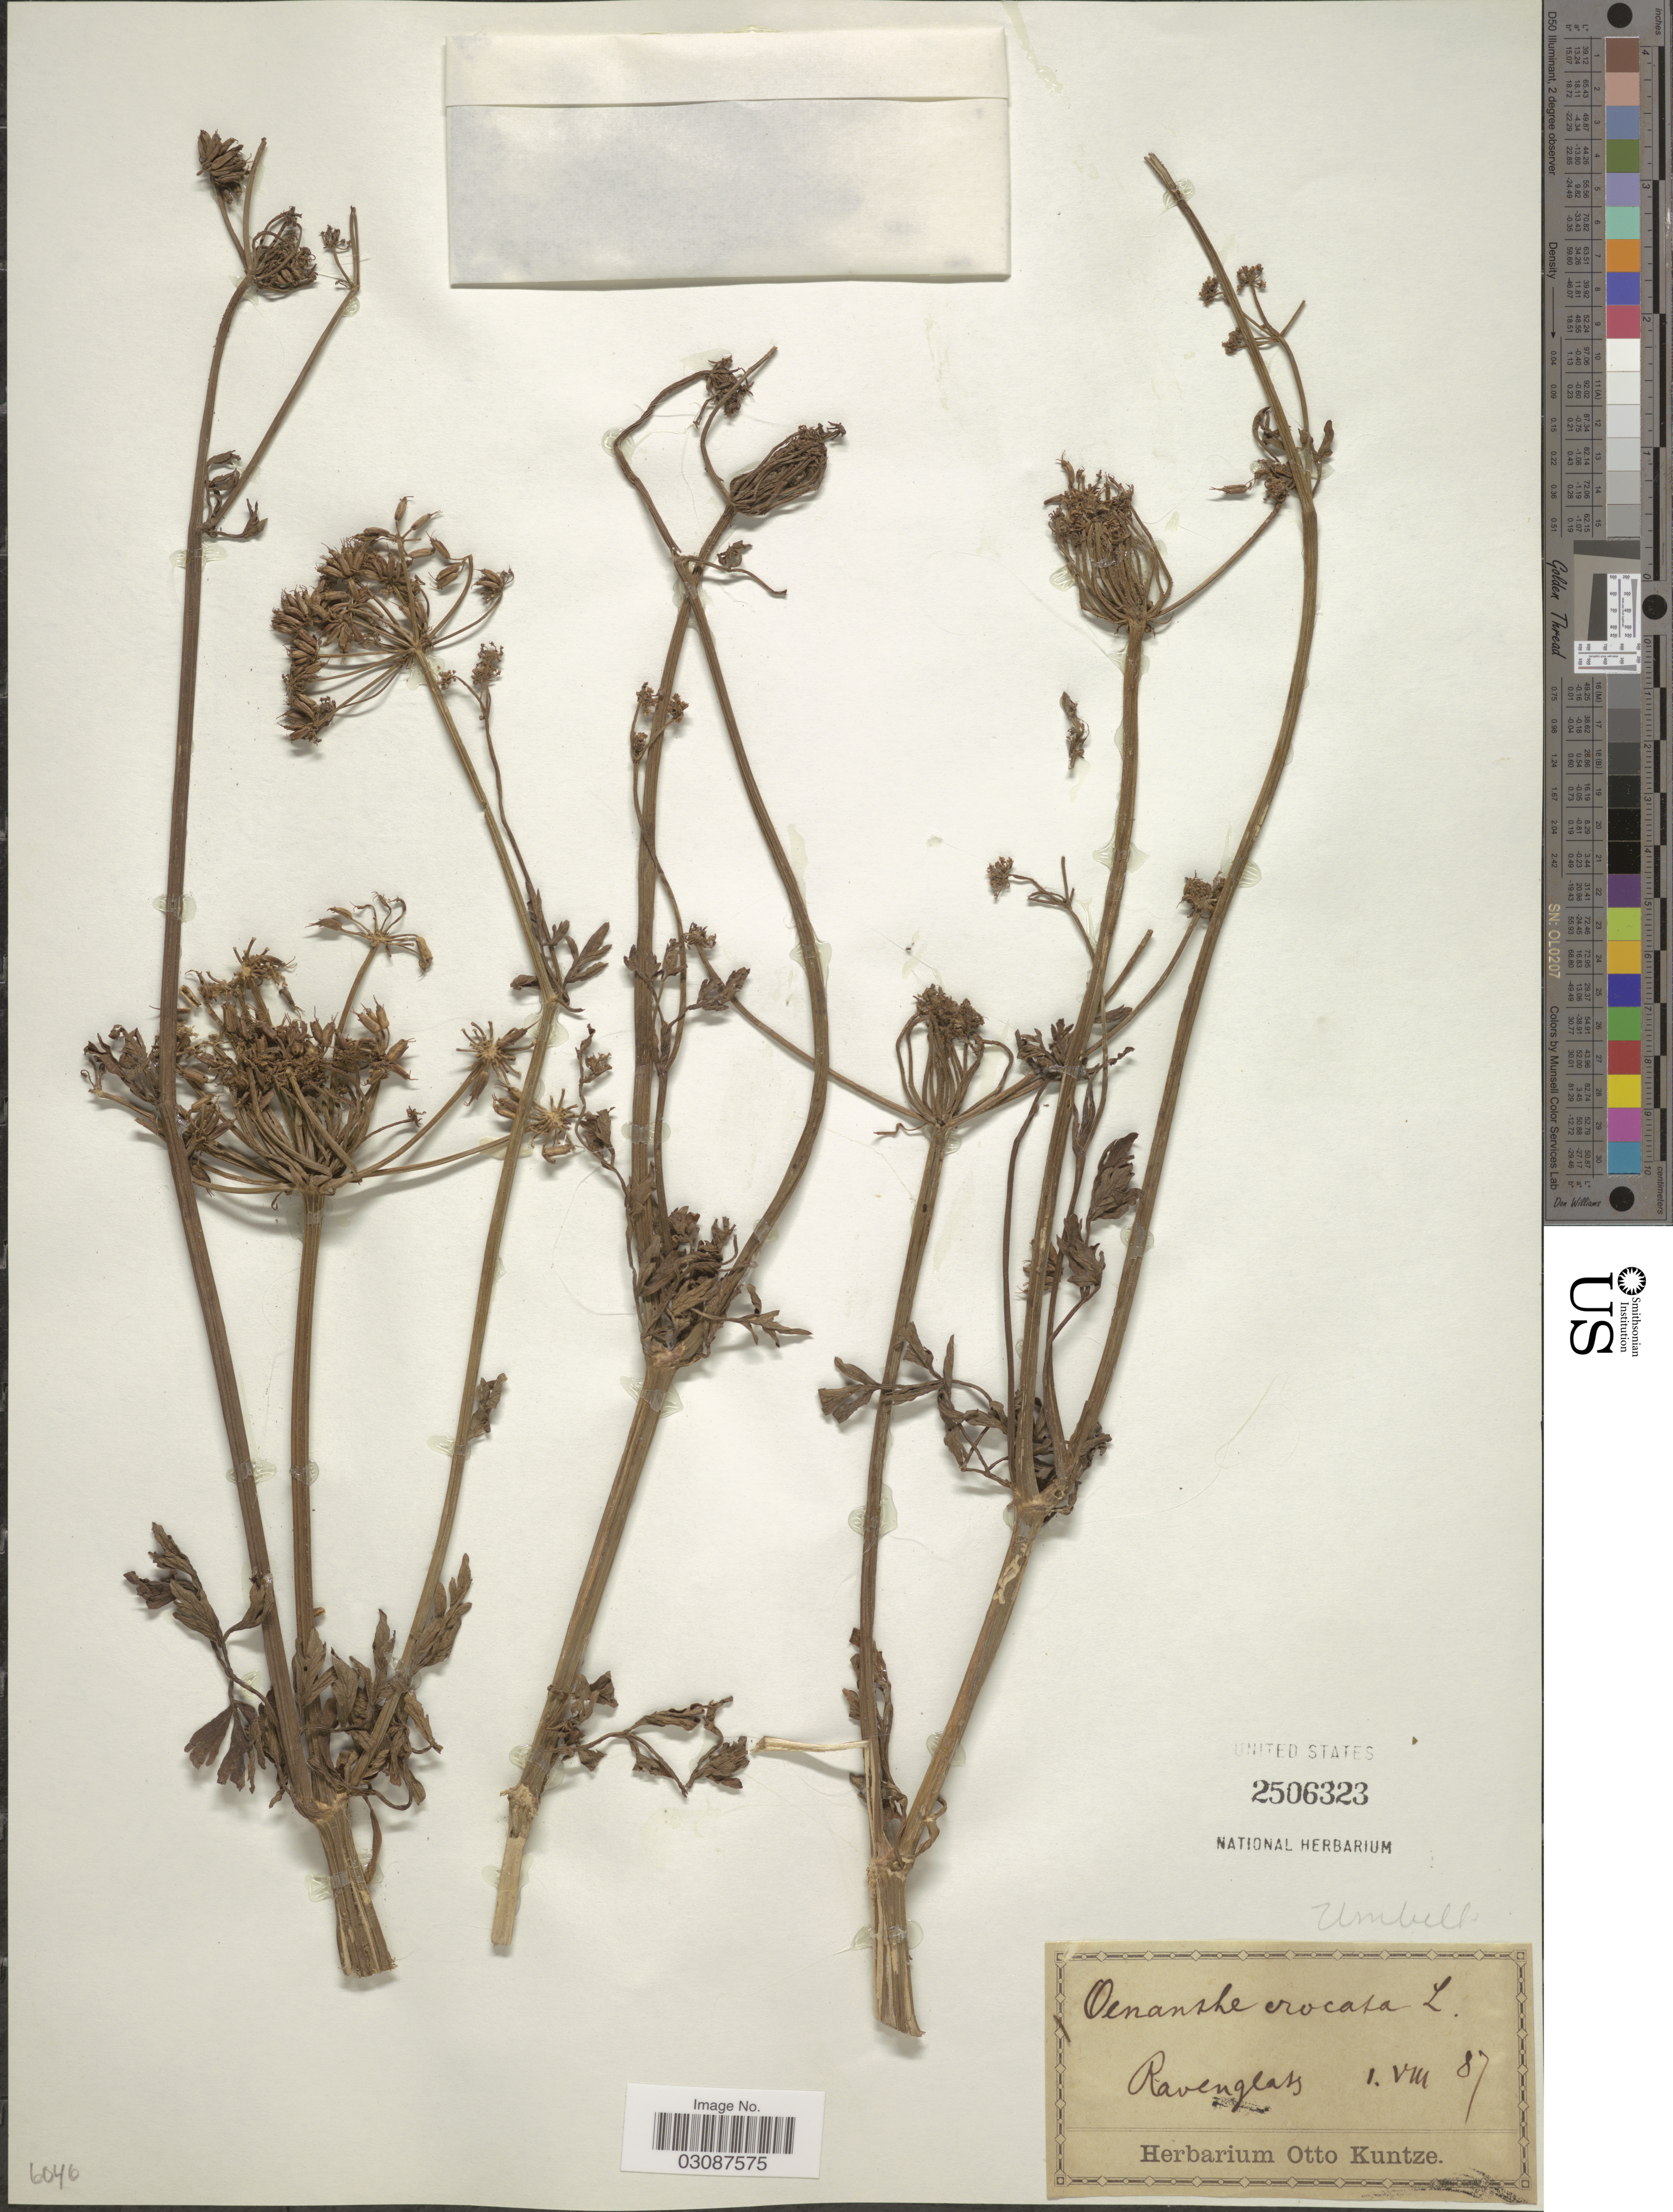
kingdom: Plantae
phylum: Tracheophyta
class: Magnoliopsida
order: Apiales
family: Apiaceae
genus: Oenanthe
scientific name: Oenanthe crocata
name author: L.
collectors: ex herb. Otto Kuntze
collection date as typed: Transcribed d/m/y: 1/8/87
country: United Kingdom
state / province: England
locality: Ravenglass.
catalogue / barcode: US 2506323